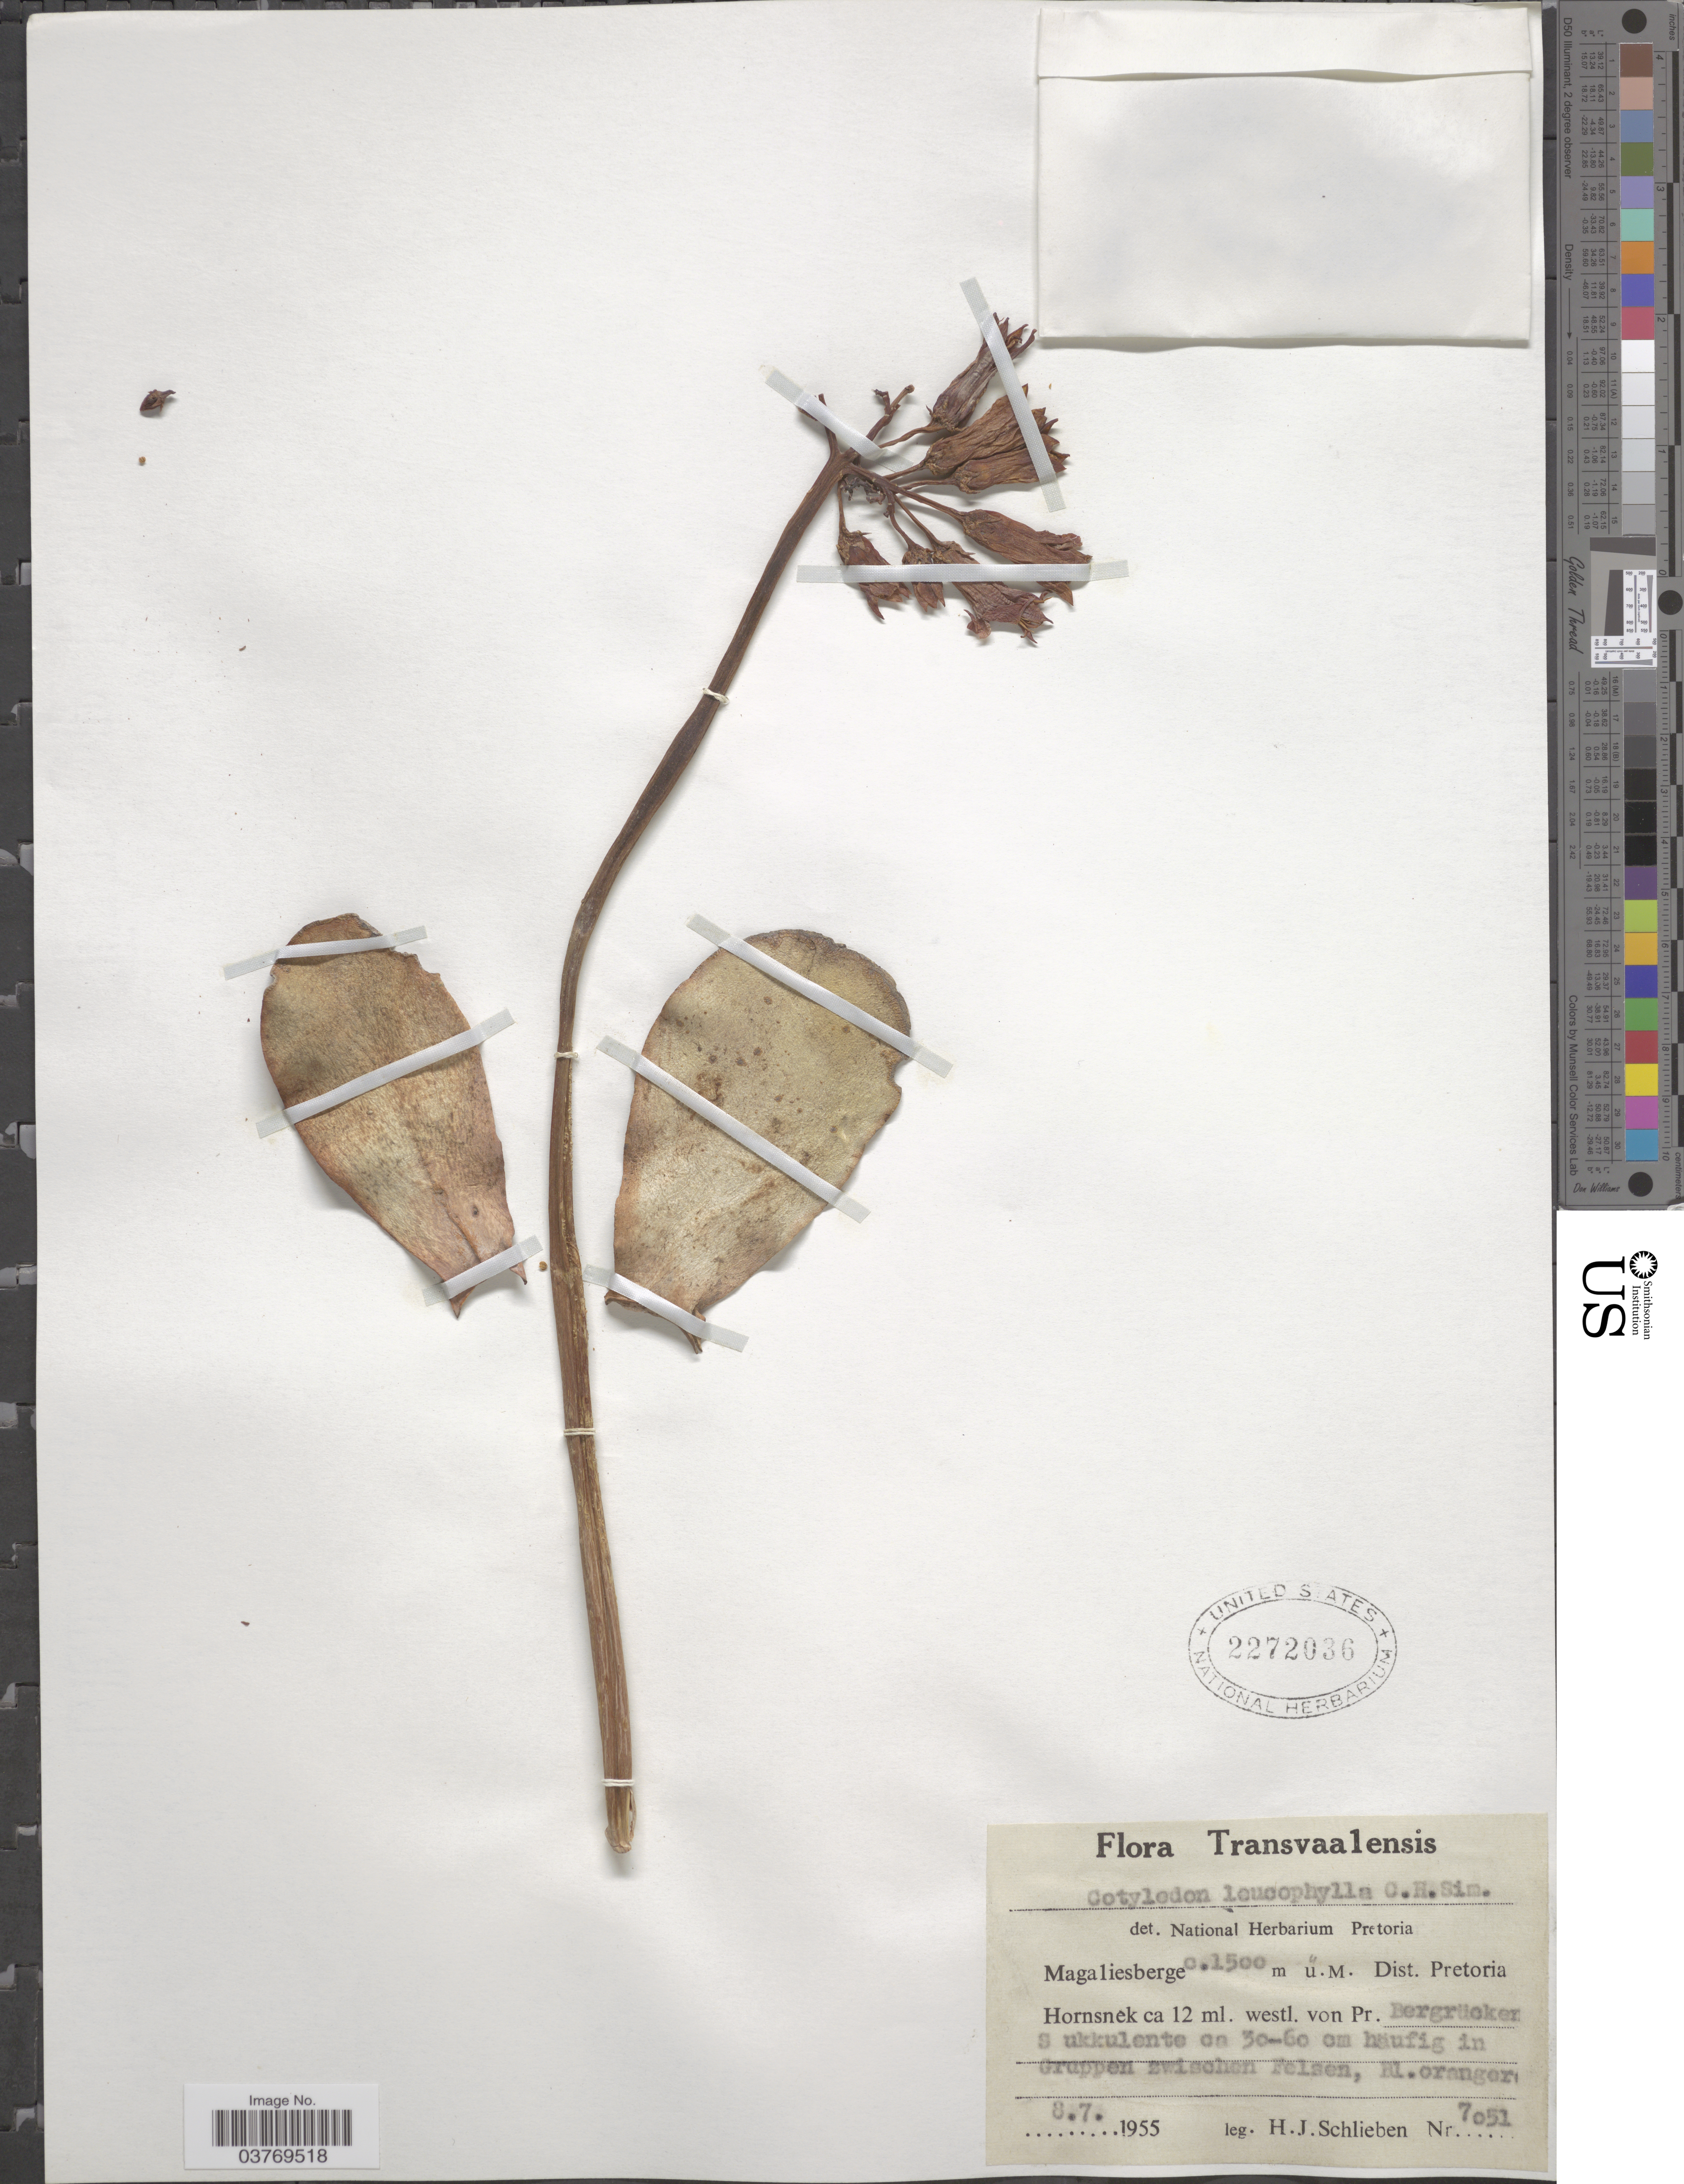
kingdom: Plantae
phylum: Tracheophyta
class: Magnoliopsida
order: Saxifragales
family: Crassulaceae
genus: Cotyledon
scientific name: Cotyledon leucophylla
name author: C.A. Sm. ex Steyn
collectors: H. J. Schlieben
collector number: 7051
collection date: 1955-07-08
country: South Africa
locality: Transvaalensis. Magaliesberge. Dist. Pretoria Hornsnek ca 12 ml. westl. von Pr. Bergrücken S ukkulente.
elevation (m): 1500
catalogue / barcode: US 2272036